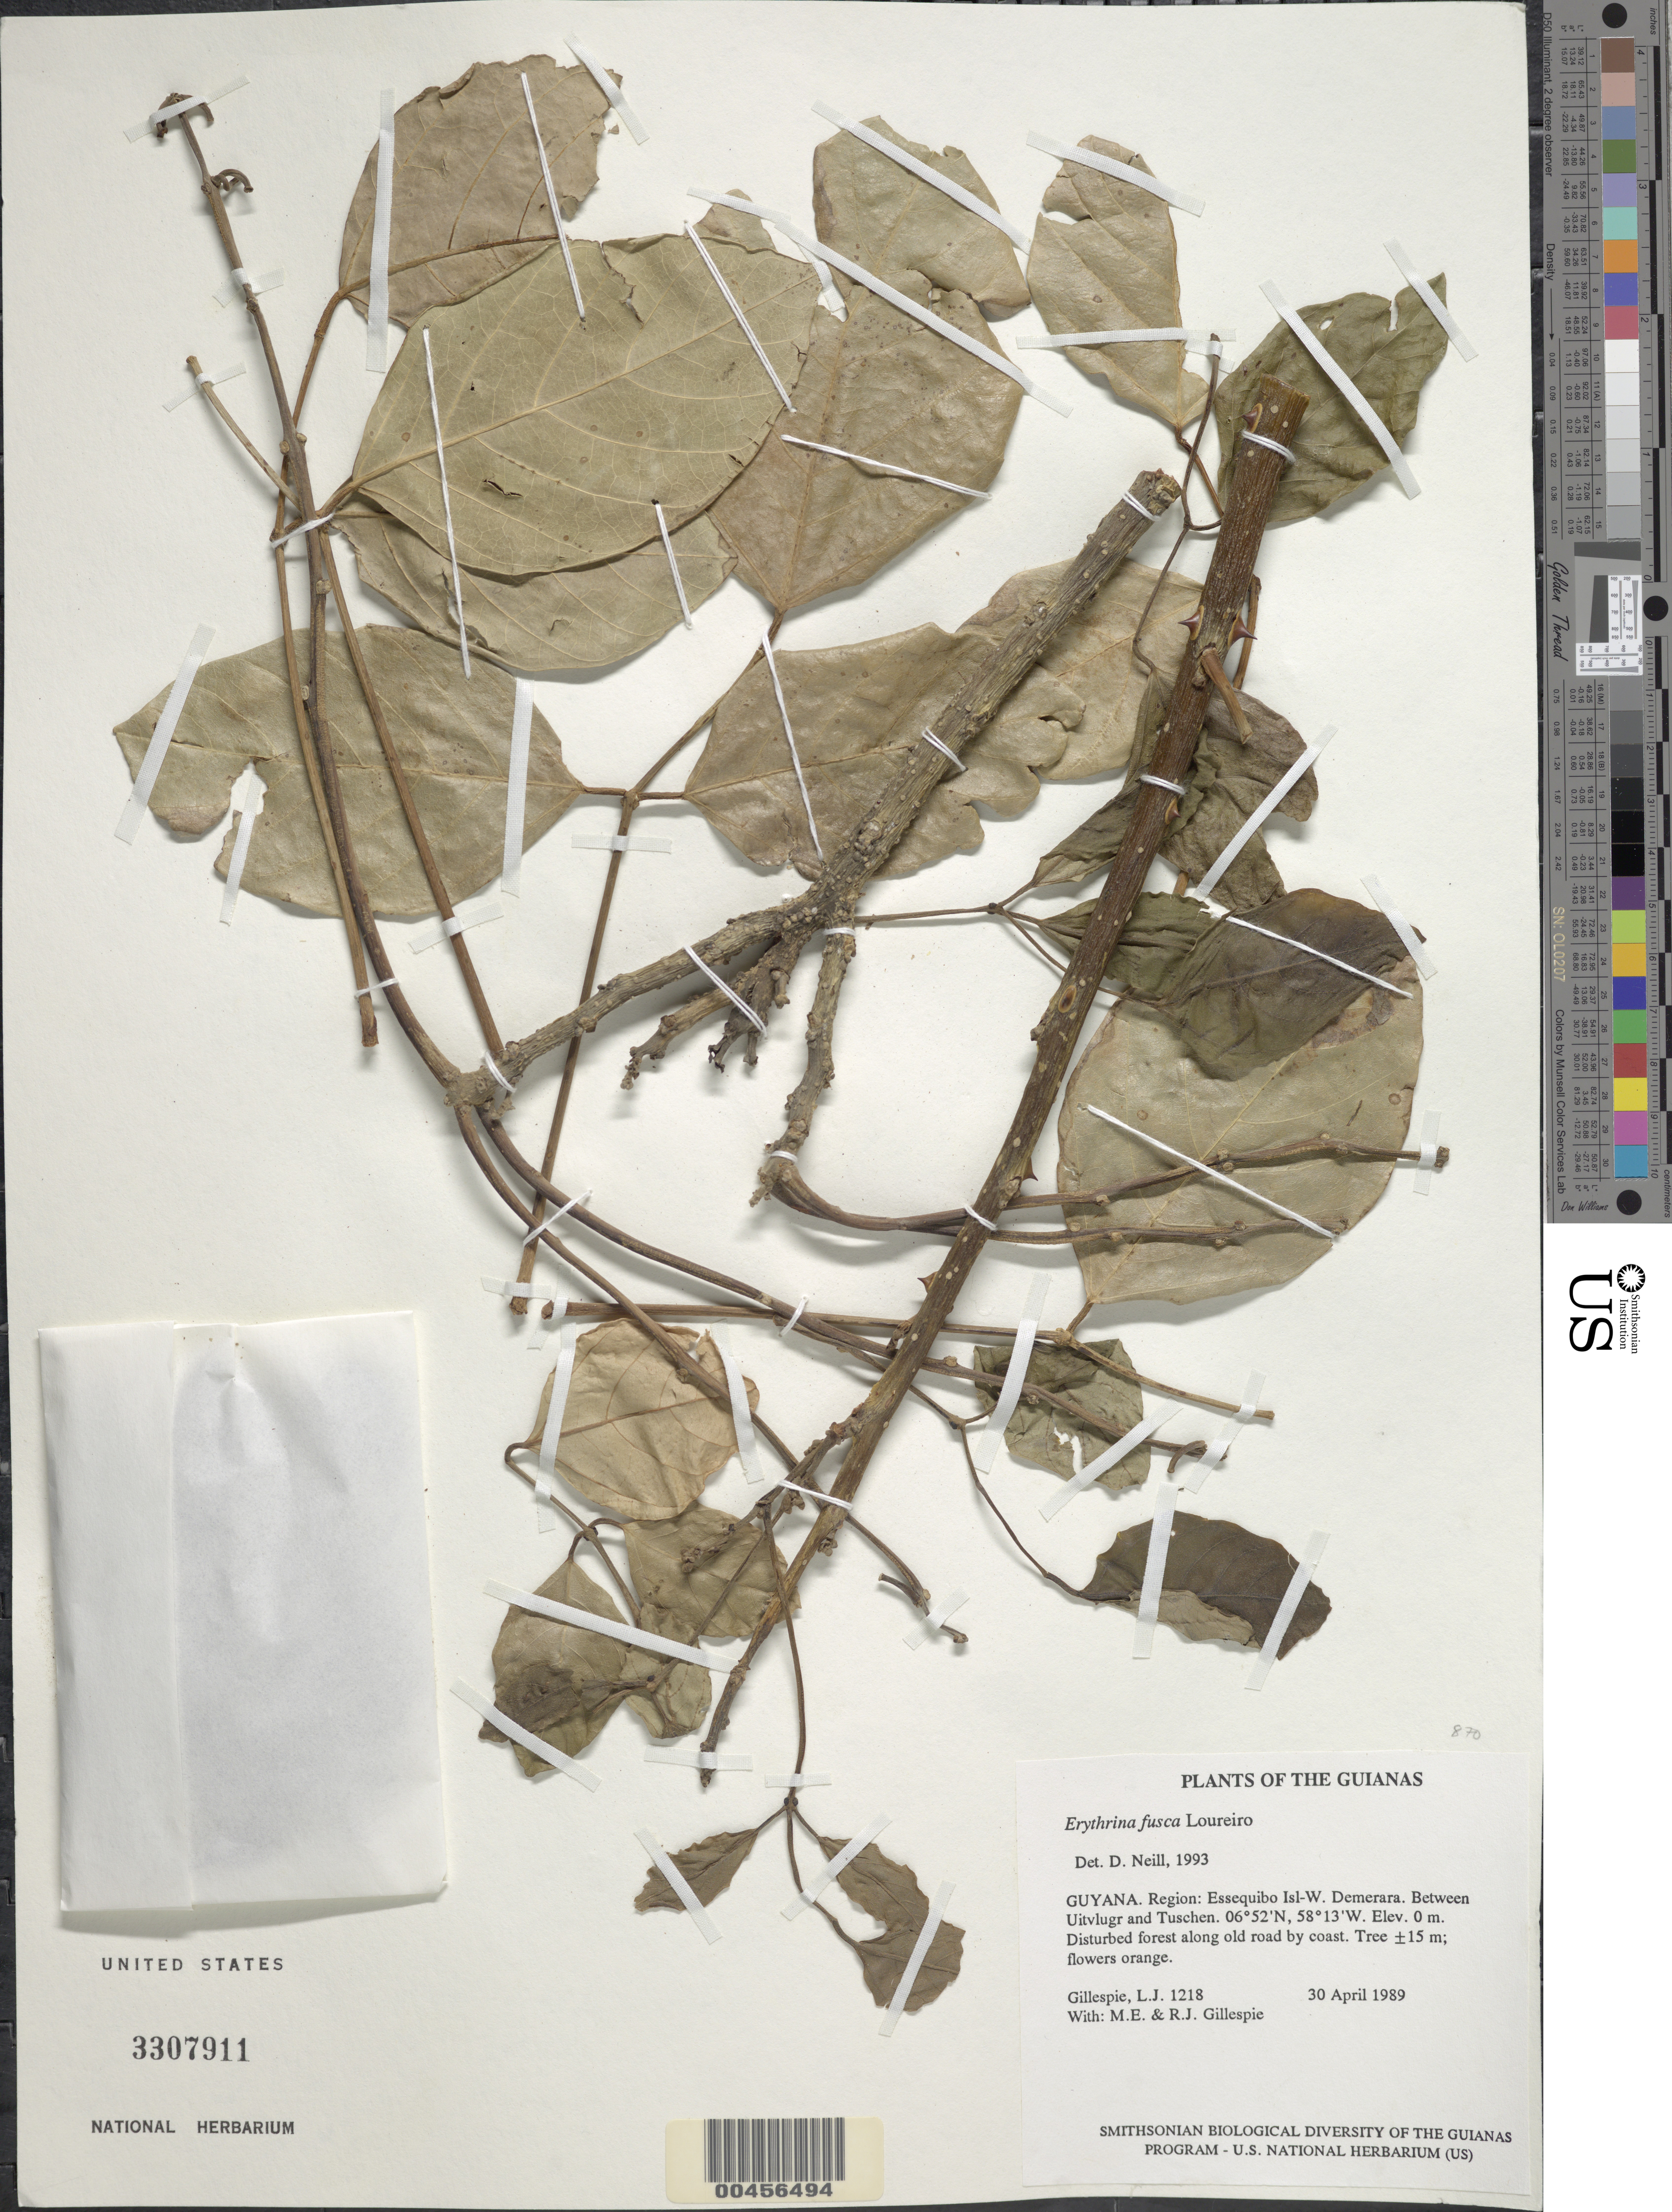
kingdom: Plantae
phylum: Tracheophyta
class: Magnoliopsida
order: Fabales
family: Fabaceae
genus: Erythrina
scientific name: Erythrina fusca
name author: Lour.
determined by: Neill, David Alan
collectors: L. J. Gillespie, M. Gillespie & R. Gillespie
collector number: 1218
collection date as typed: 30 April 1989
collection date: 1989-04-30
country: Guyana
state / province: Essequibo Isl-W. Demerara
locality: Between Uitvlugr and Tuschen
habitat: Disturbed forest along old road by coast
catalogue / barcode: US 3307911